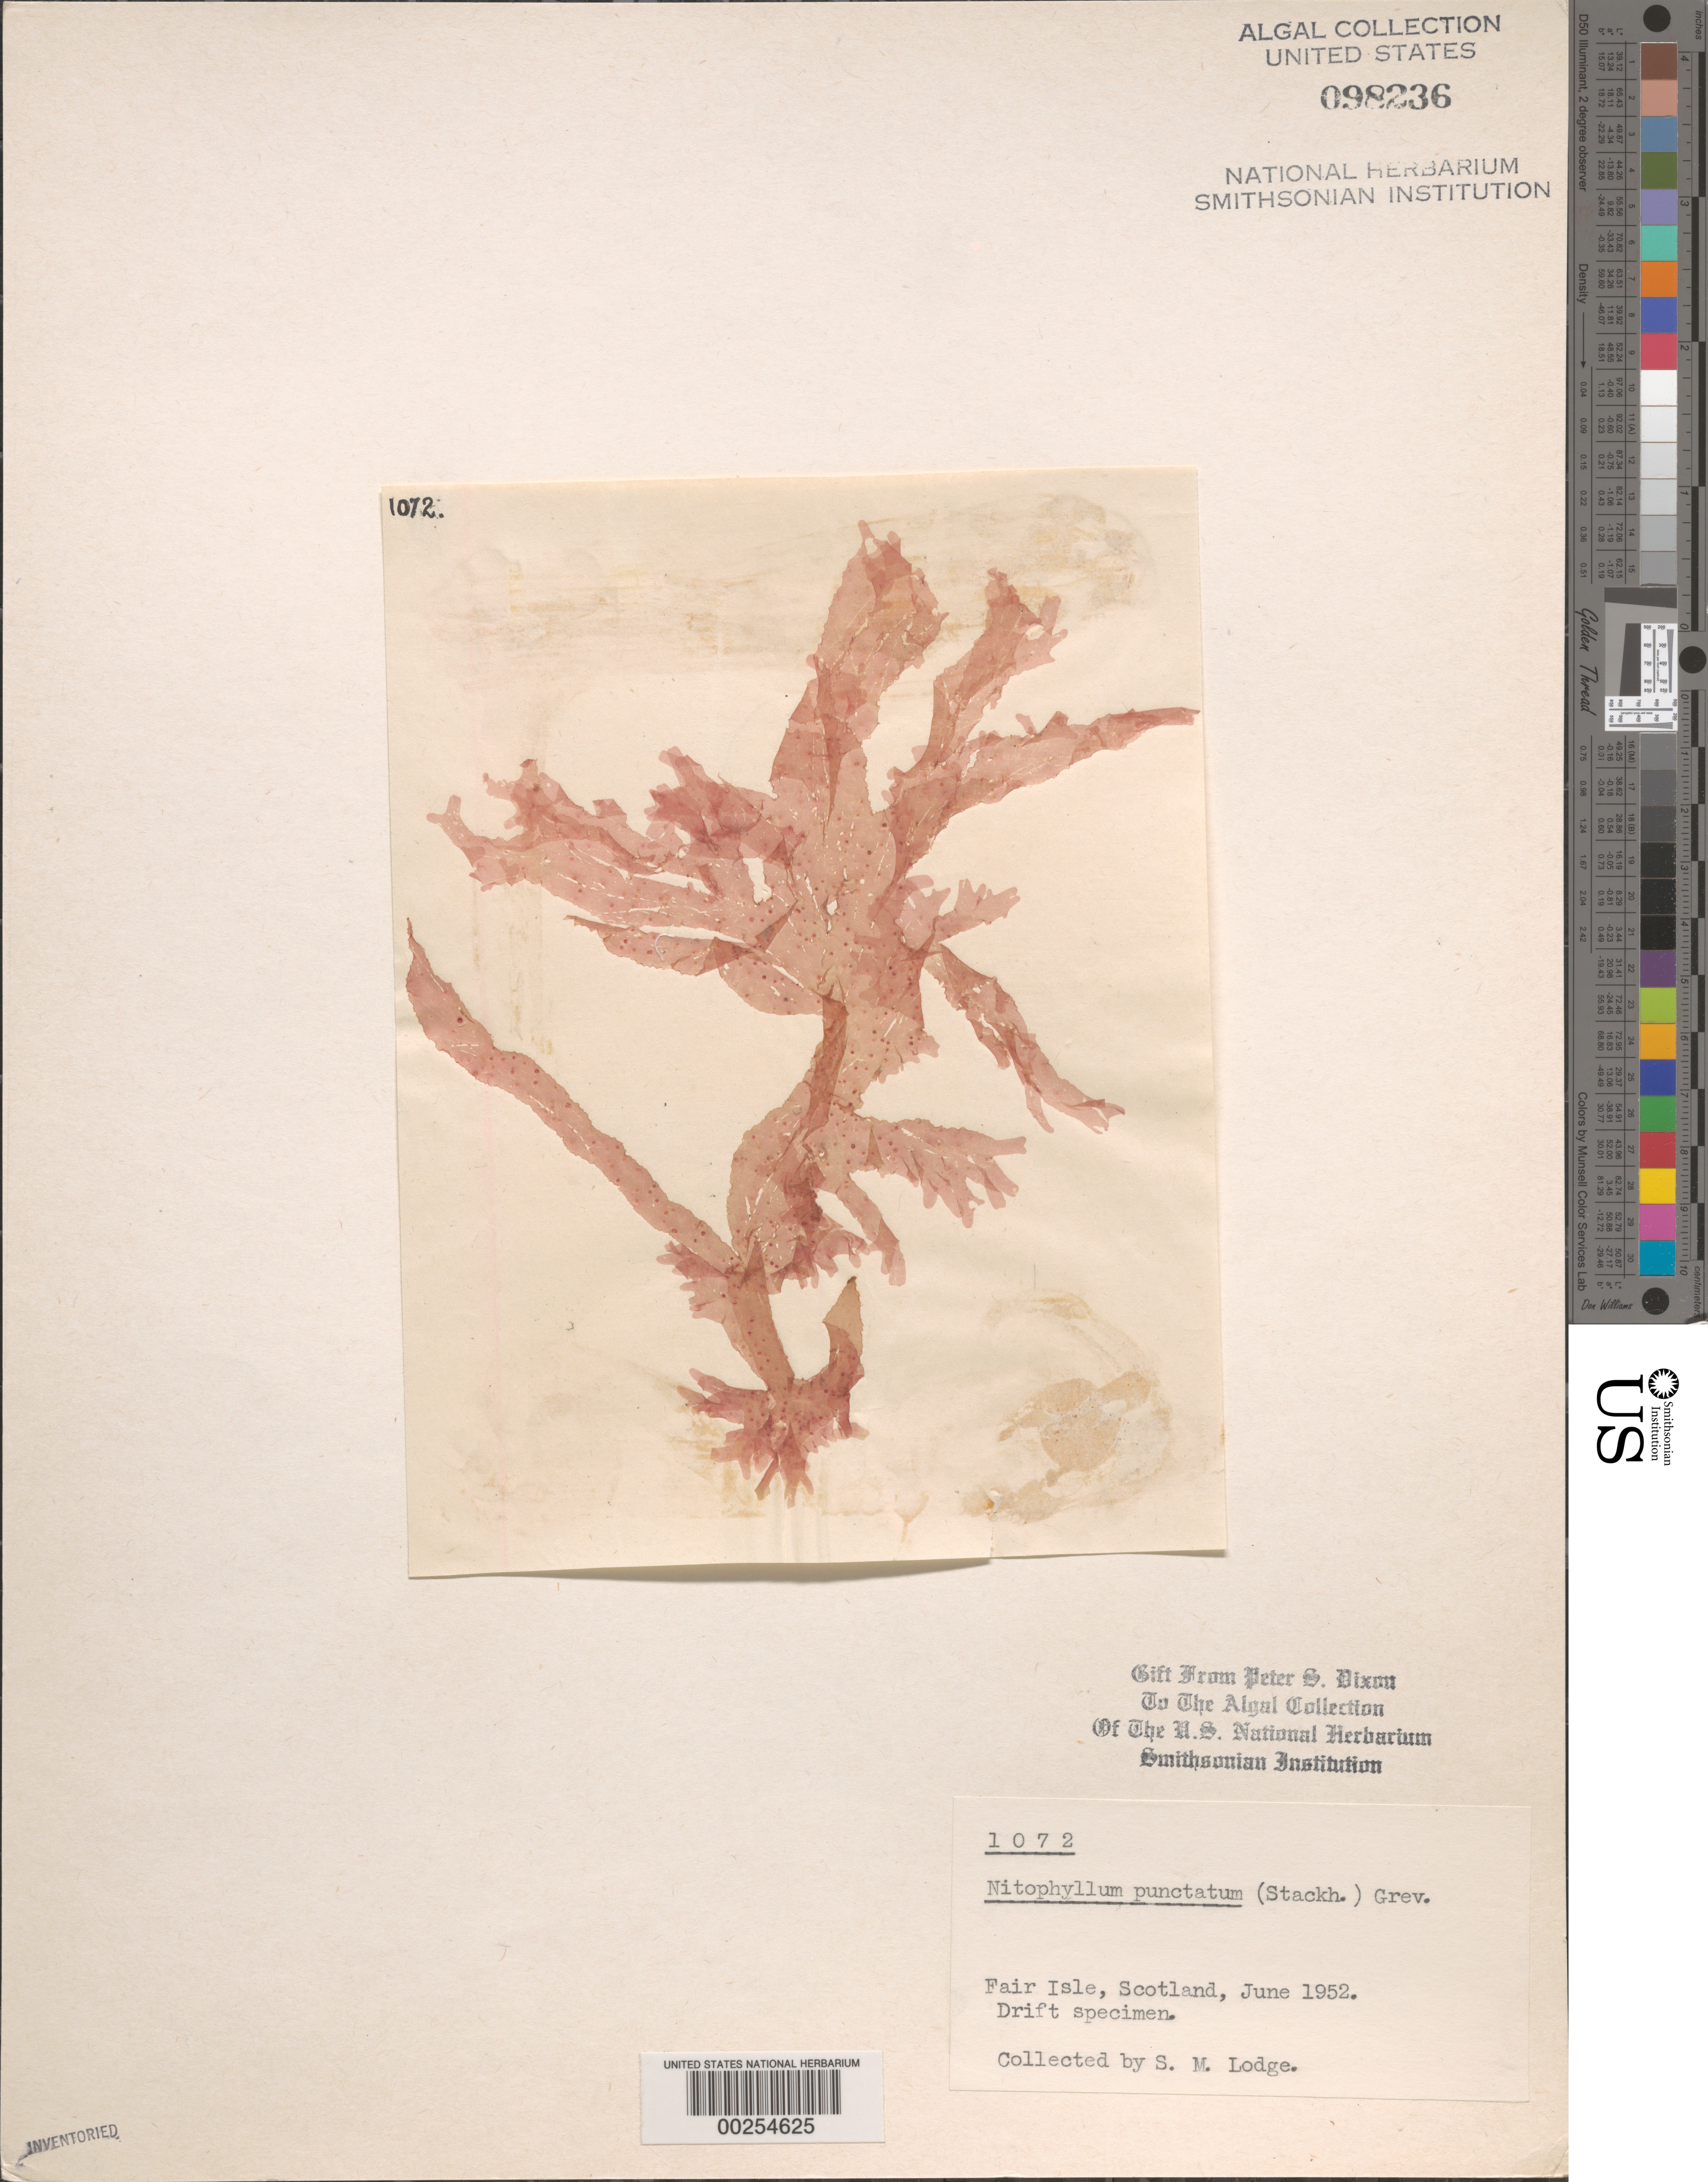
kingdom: Plantae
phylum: Rhodophyta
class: Florideophyceae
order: Ceramiales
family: Delesseriaceae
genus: Nitophyllum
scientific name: Nitophyllum punctatum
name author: (Stackh.) Grev.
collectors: S. Lodge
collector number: PSD 1072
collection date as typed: Jun 1952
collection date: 1952-06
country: United Kingdom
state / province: Scotland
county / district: Shetland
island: Fair Isle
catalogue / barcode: US 98236